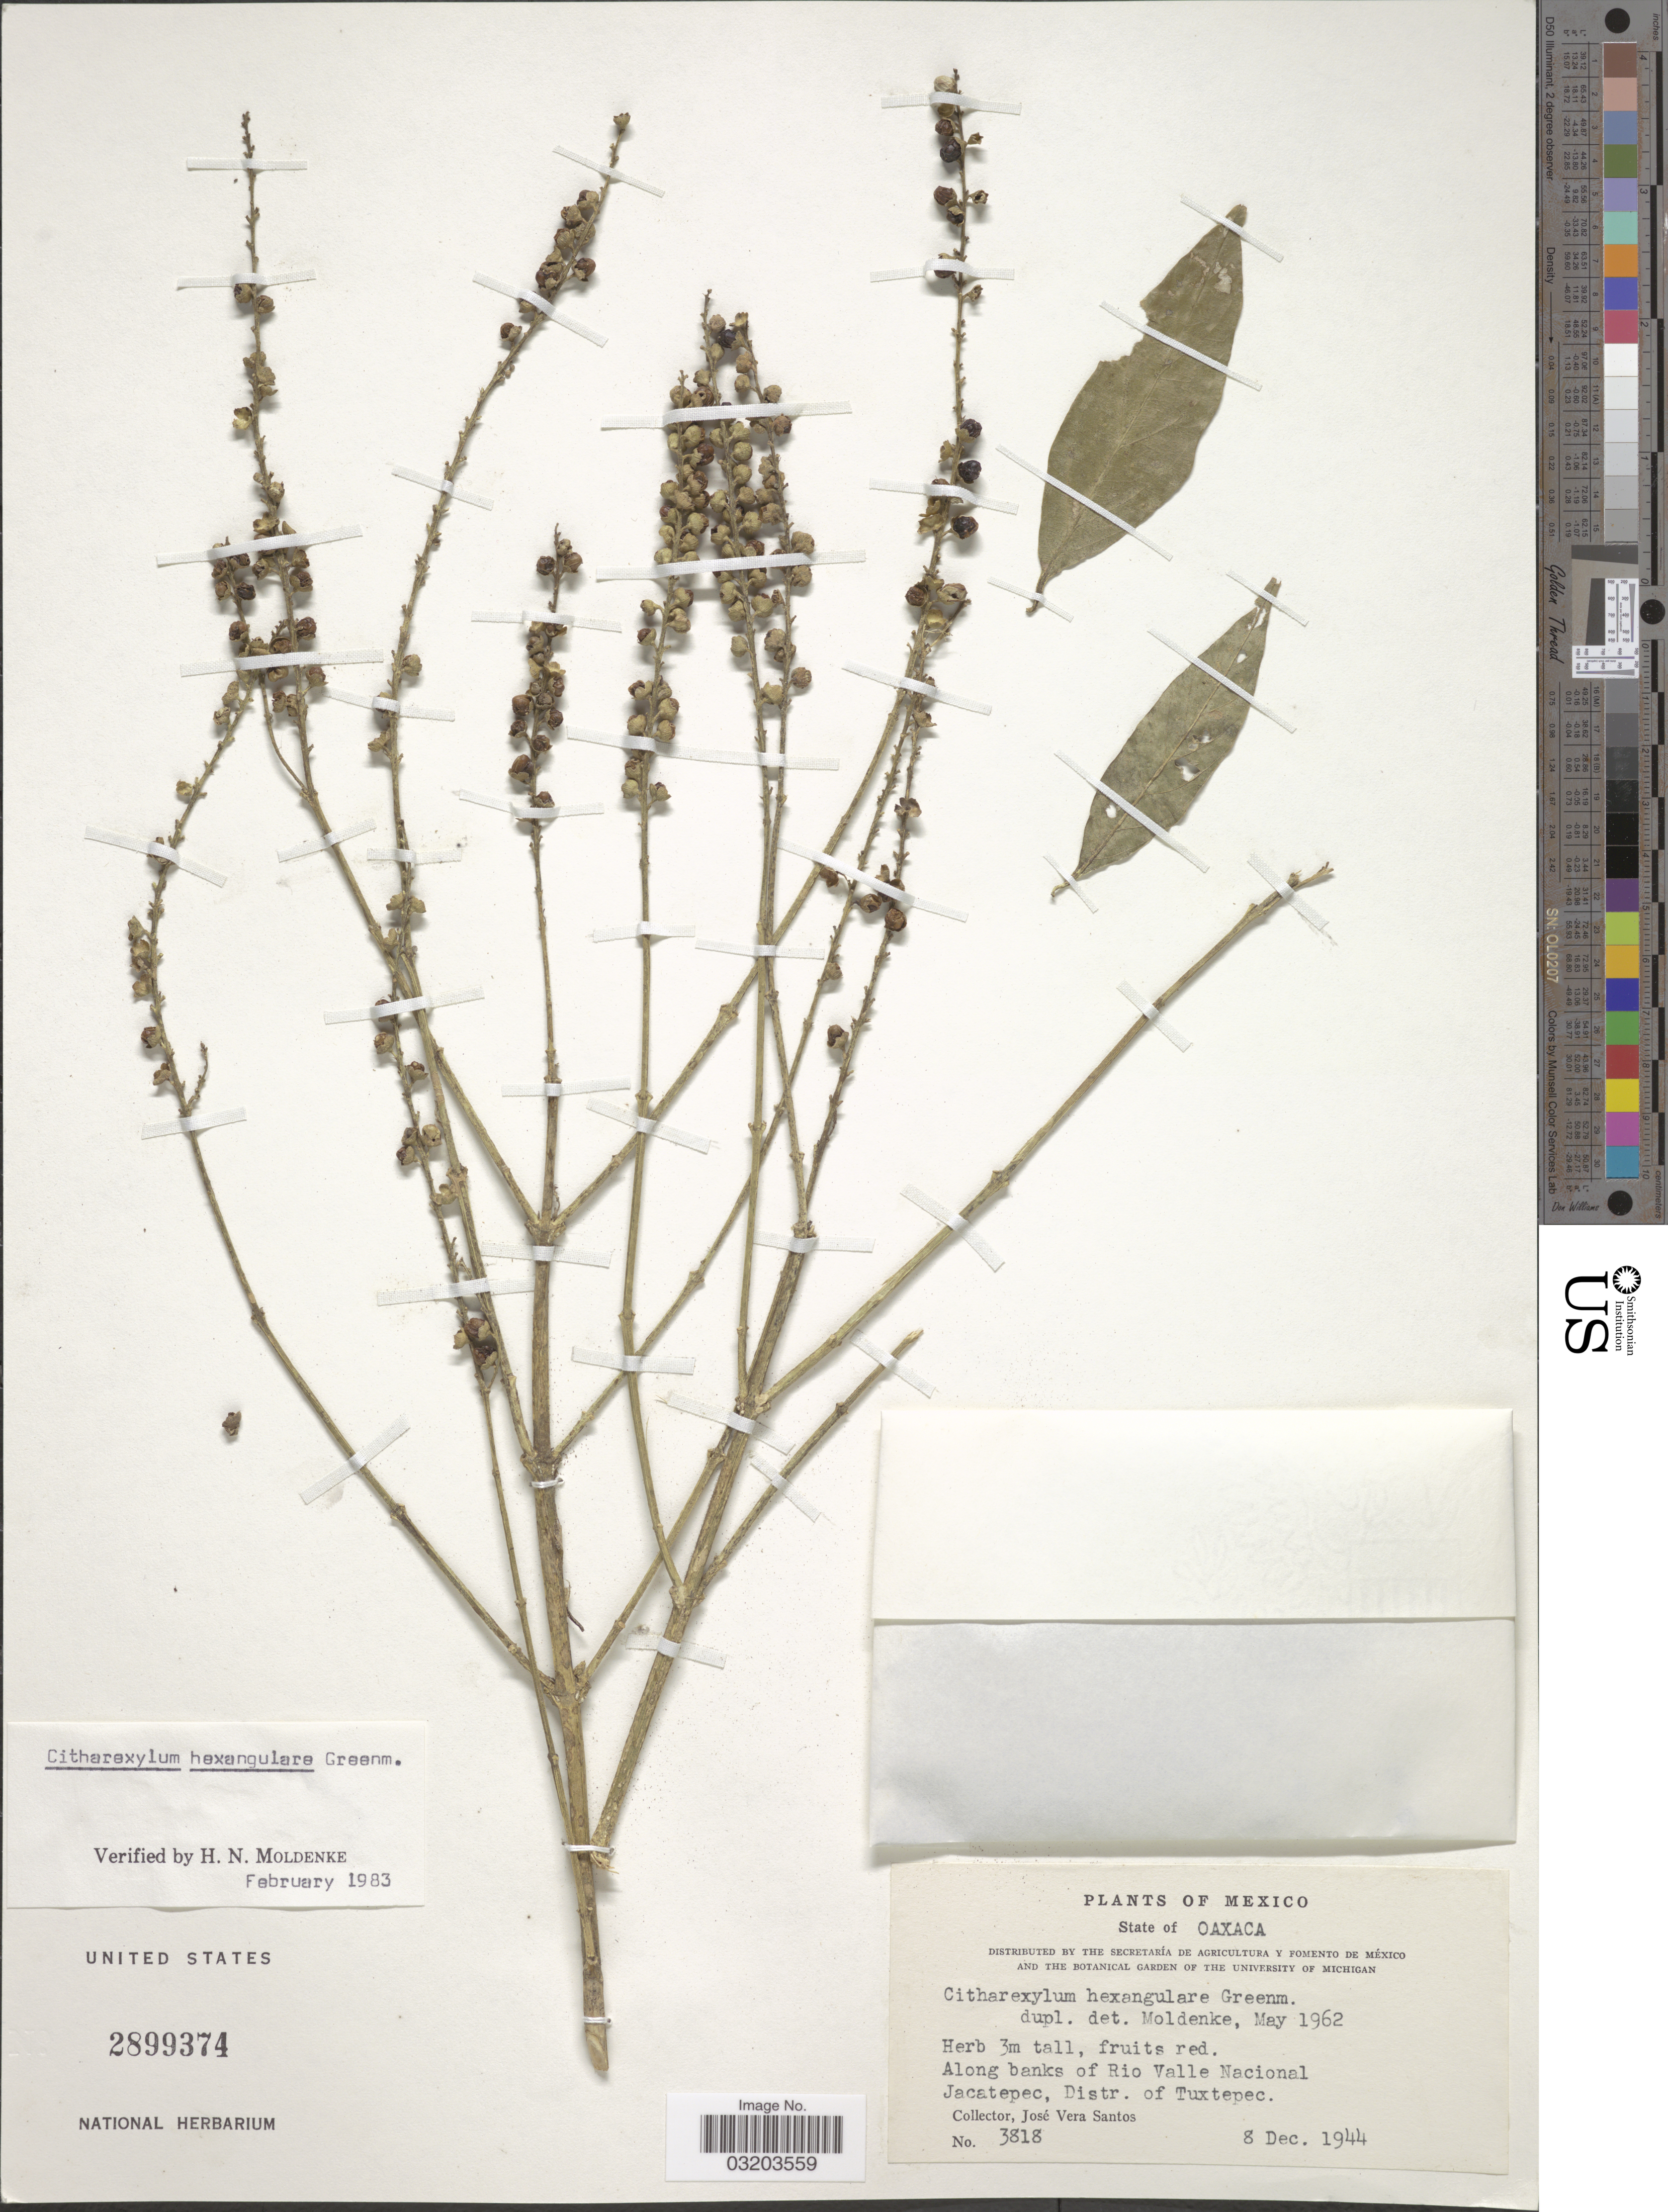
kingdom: Plantae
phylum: Tracheophyta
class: Magnoliopsida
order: Lamiales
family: Verbenaceae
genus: Citharexylum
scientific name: Citharexylum hexangulare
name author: Greenm.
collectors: J. Vera Santos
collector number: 3818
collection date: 1944-12-08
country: Mexico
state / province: Oaxaca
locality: Along banks of Rio Valle Nacional. Jacatepec, Distr. of Tuxtepec.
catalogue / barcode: US 2899374